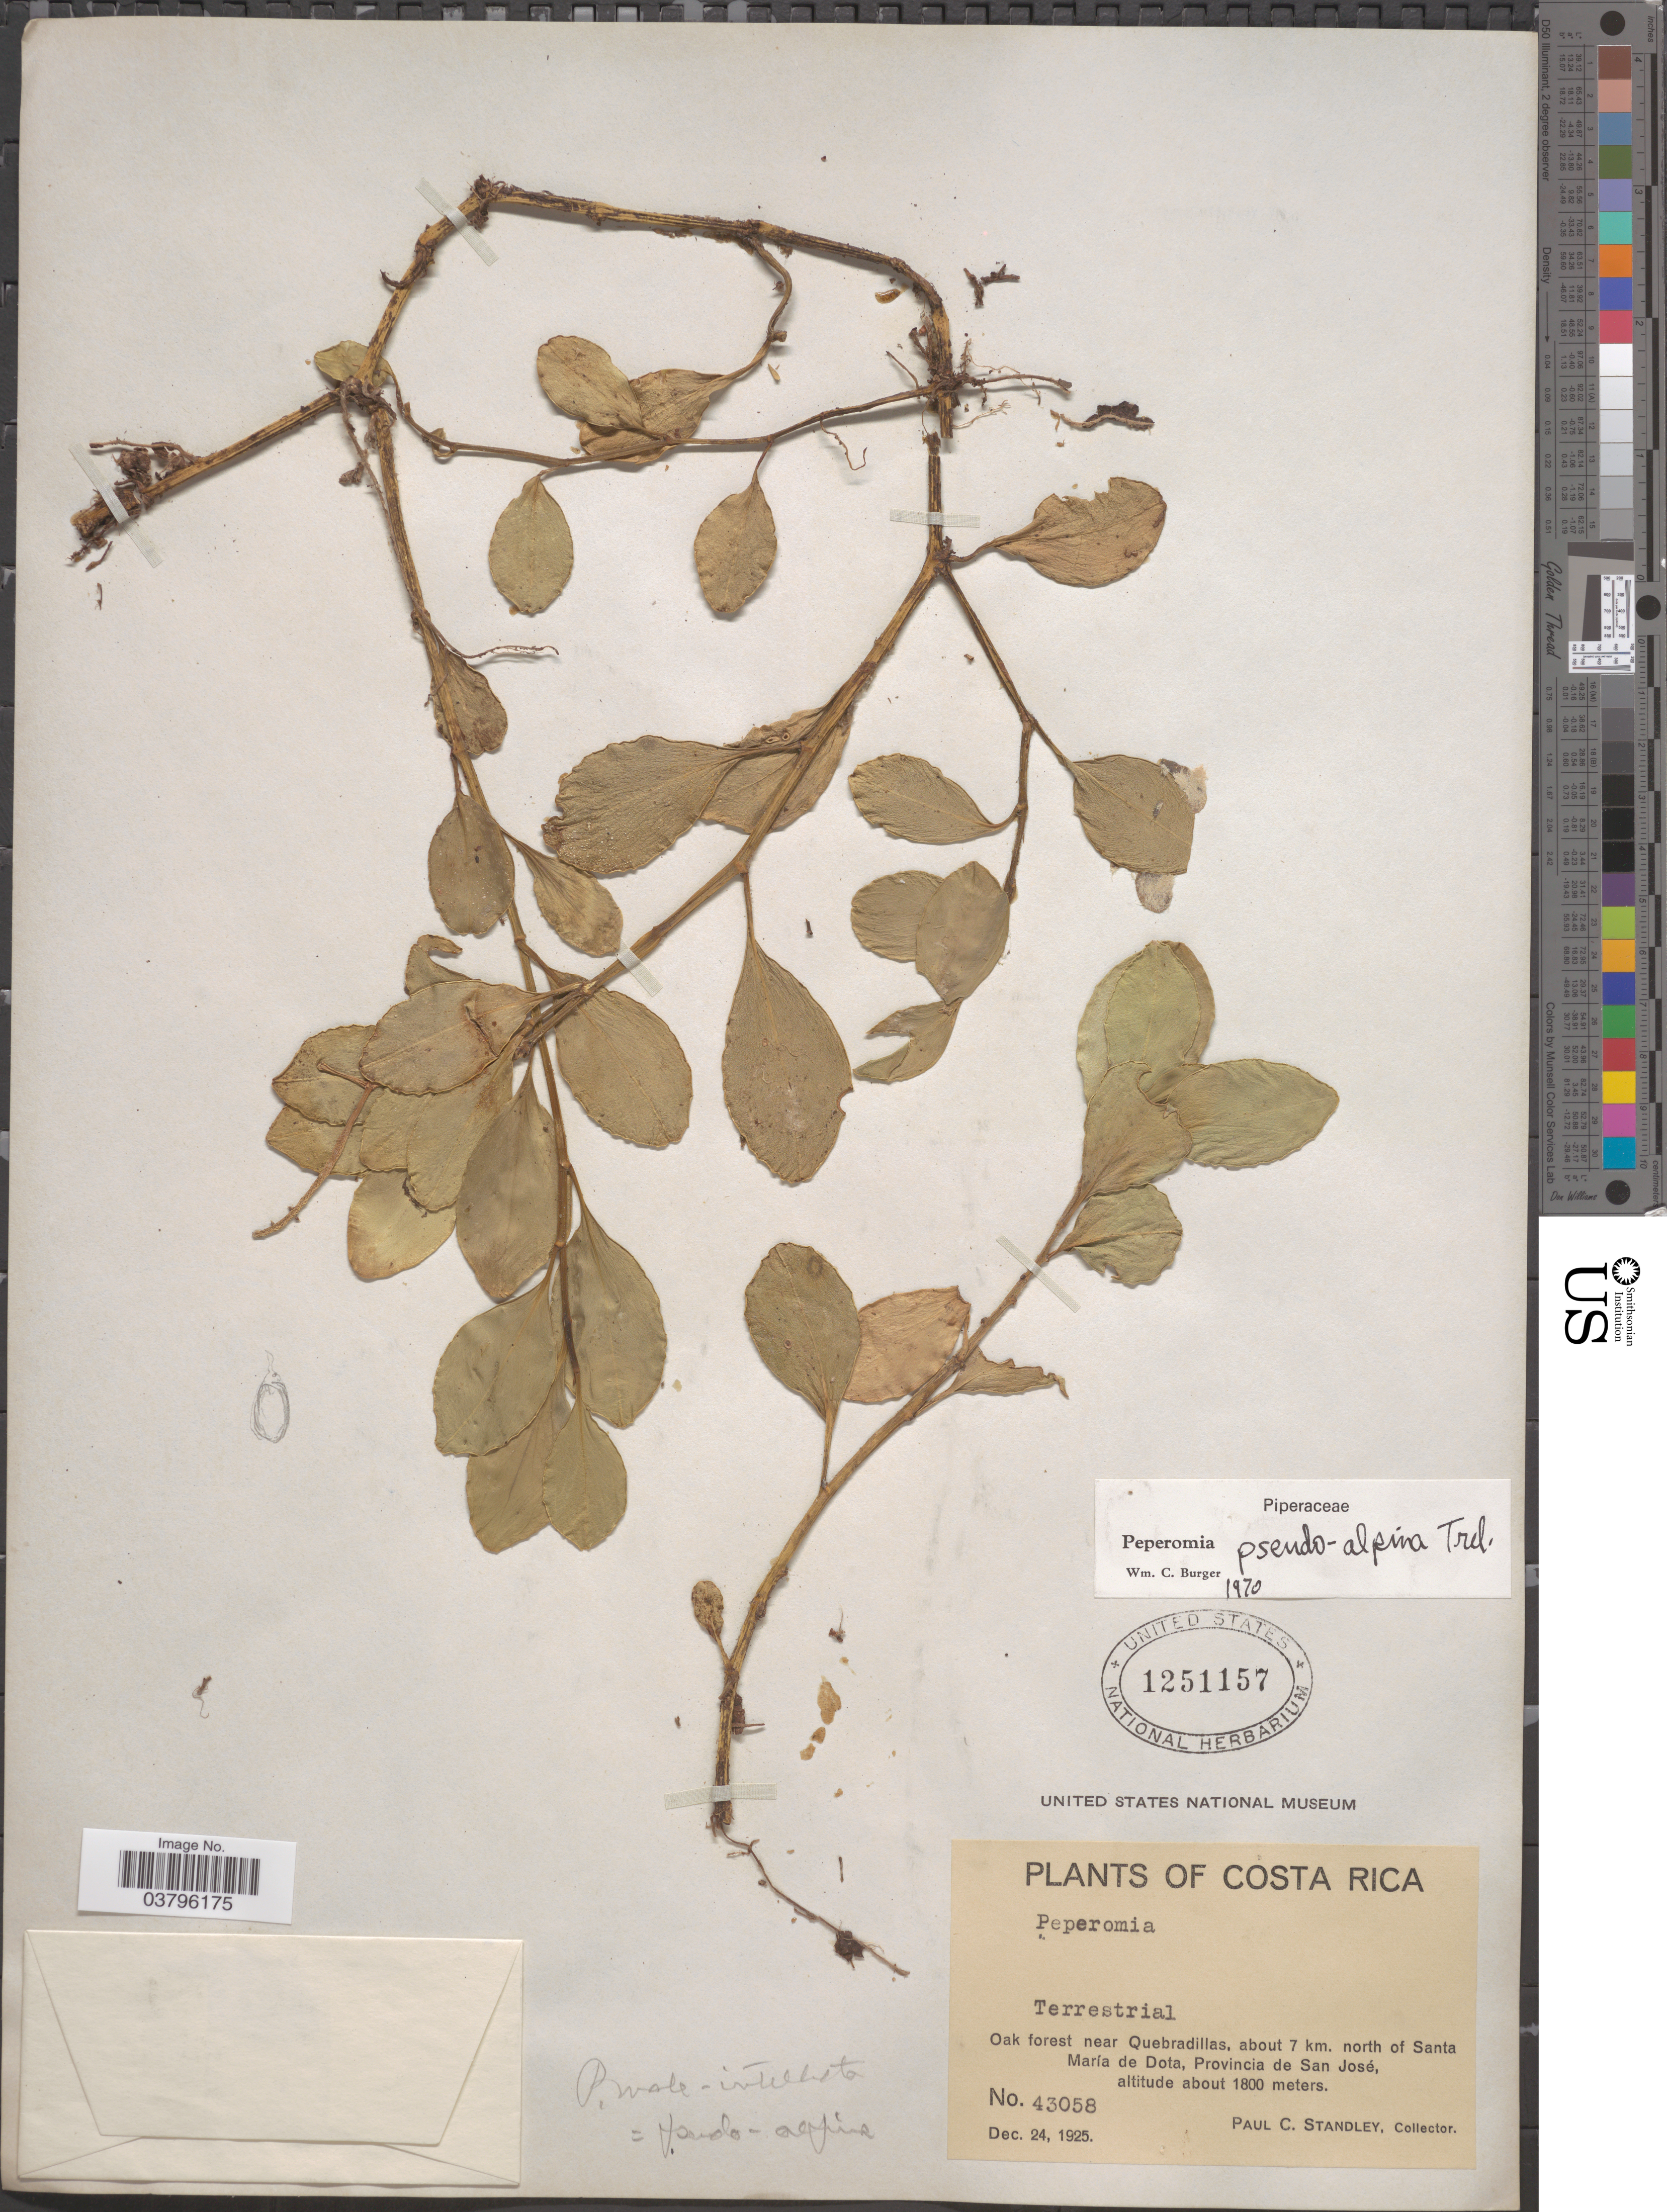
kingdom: Plantae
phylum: Tracheophyta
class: Magnoliopsida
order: Piperales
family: Piperaceae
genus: Peperomia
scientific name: Peperomia pseudoalpina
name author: Trel.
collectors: P. C. Standley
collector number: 43058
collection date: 1925-12-24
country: Costa Rica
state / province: San José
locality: Oak forest near Quebradillas, about 7 km. north of Santa María de Dota.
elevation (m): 1800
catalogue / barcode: US 1251157